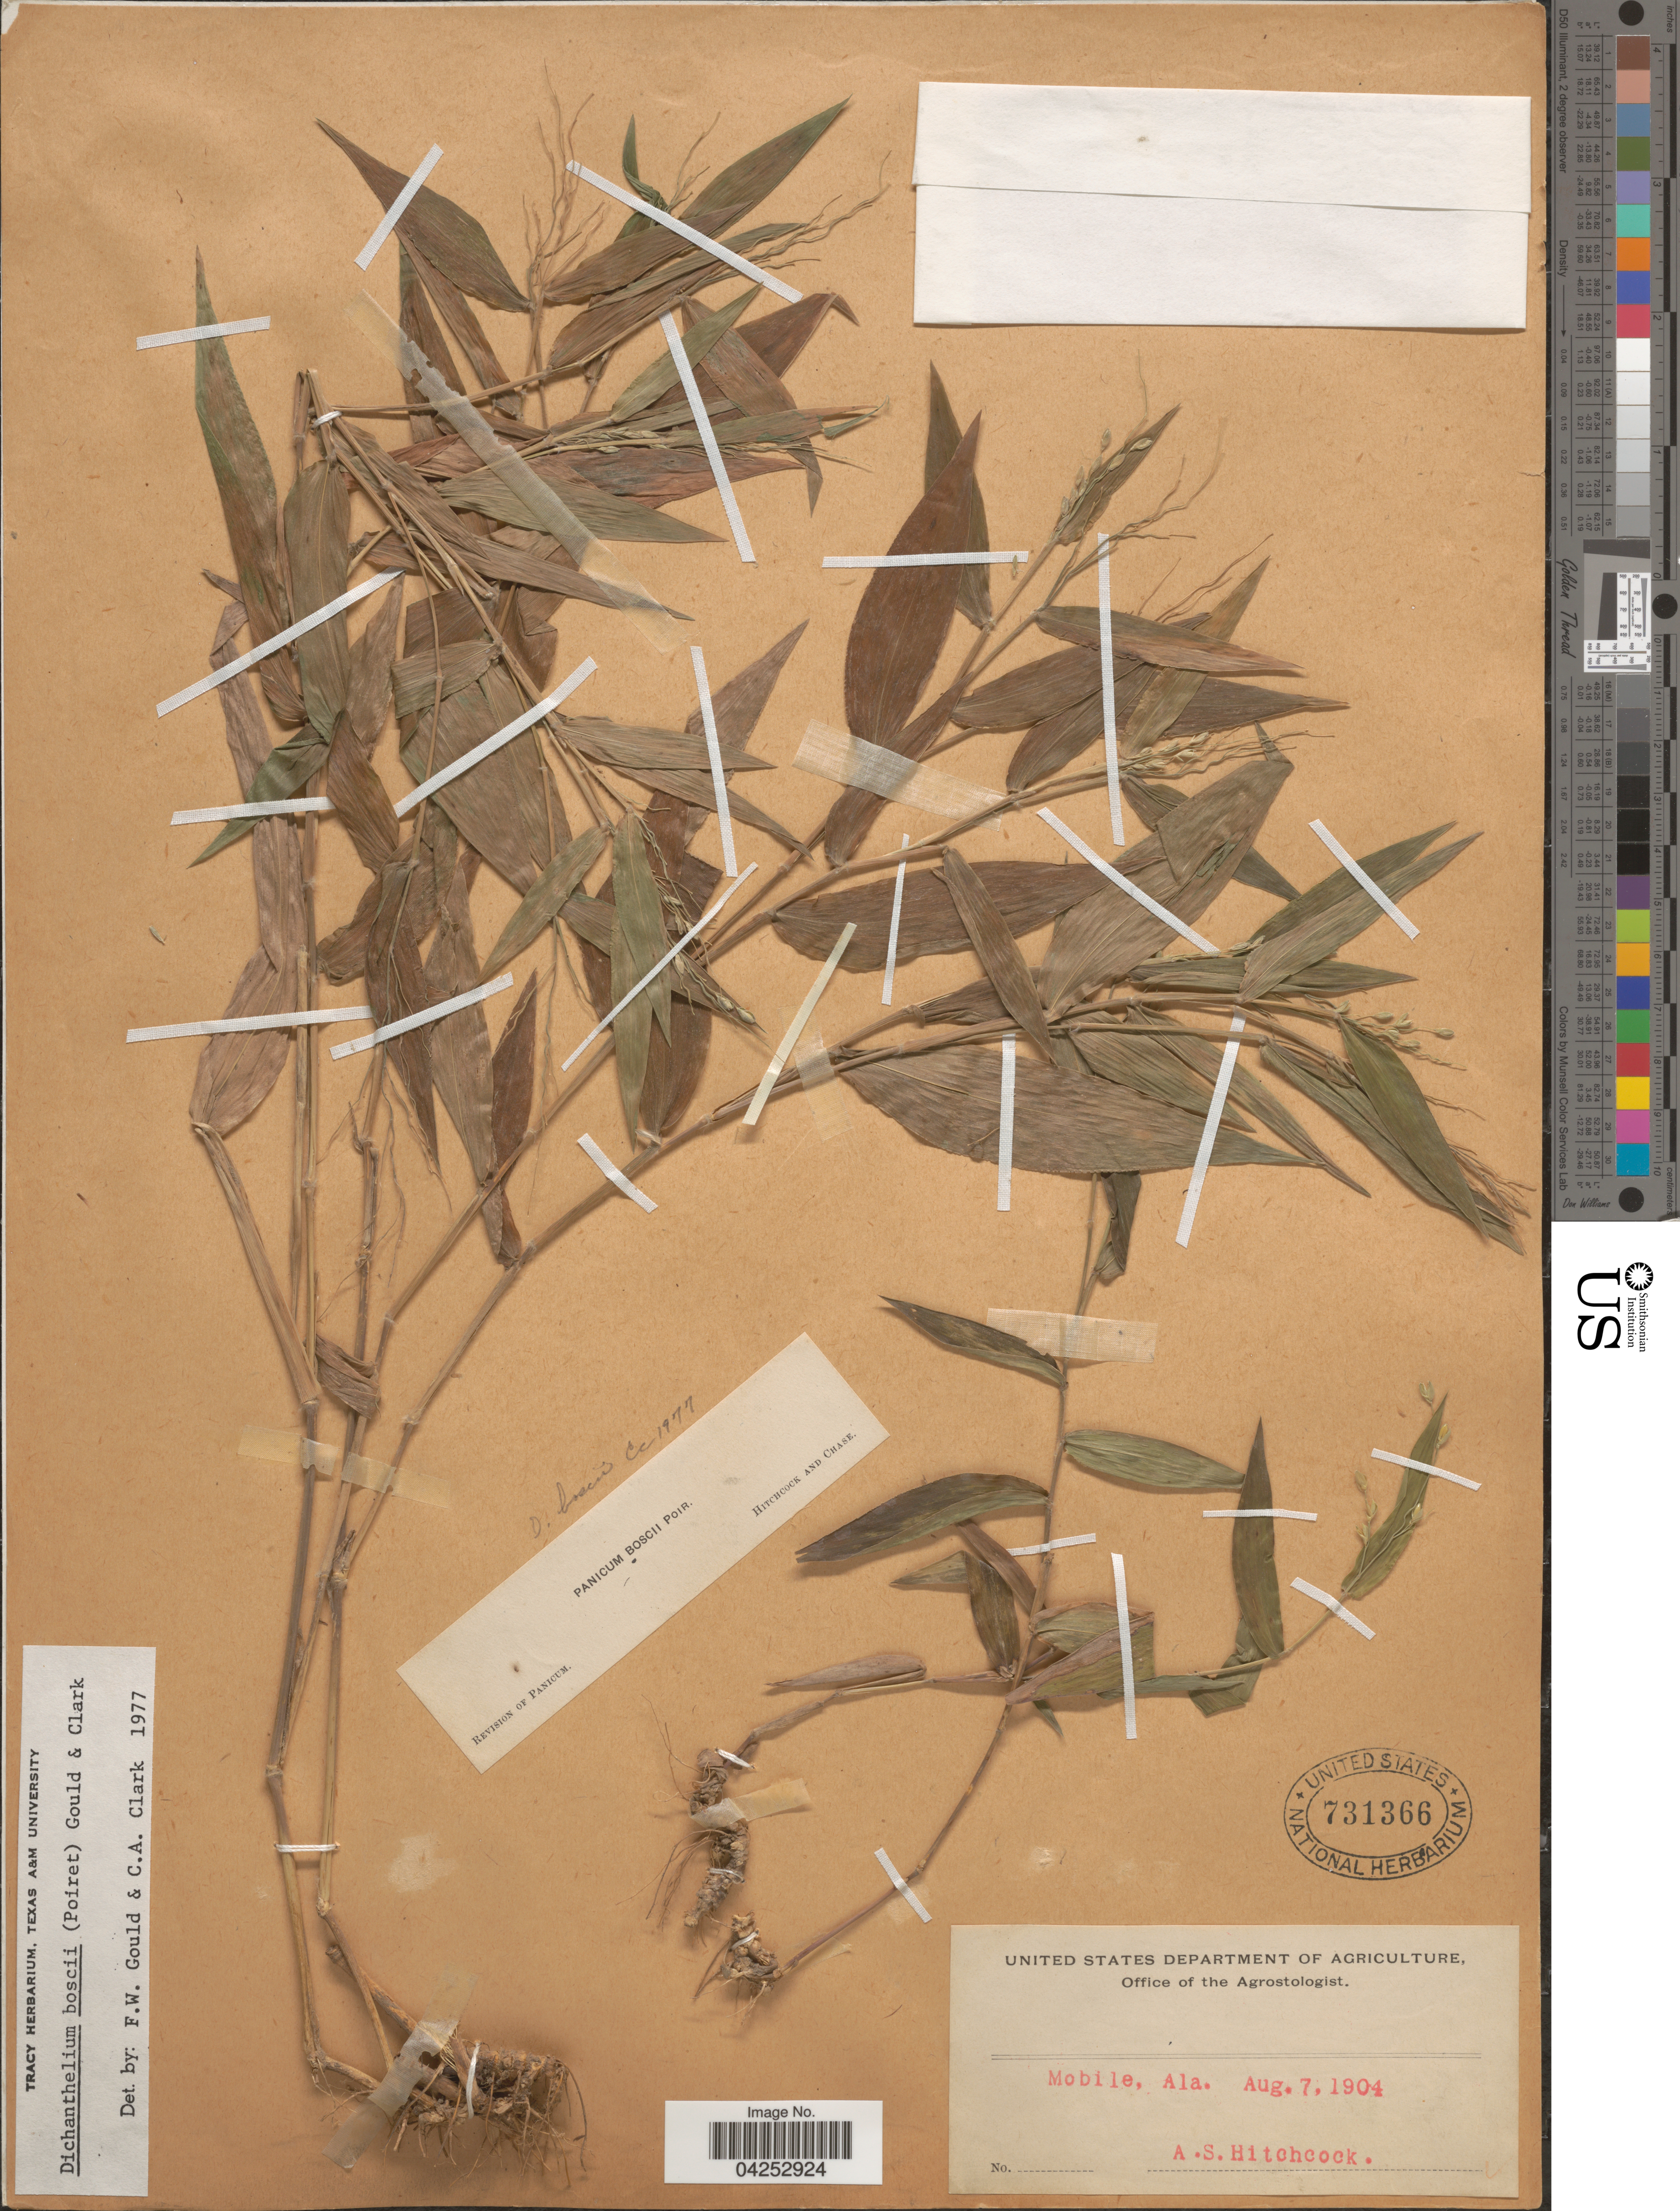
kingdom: Plantae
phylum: Tracheophyta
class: Liliopsida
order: Poales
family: Poaceae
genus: Dichanthelium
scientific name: Dichanthelium boscii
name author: (Poir.) Gould & C.A. Clark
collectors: A. S. Hitchcock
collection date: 1904-08-07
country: United States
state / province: Alabama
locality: Mobile.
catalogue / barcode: US 731366